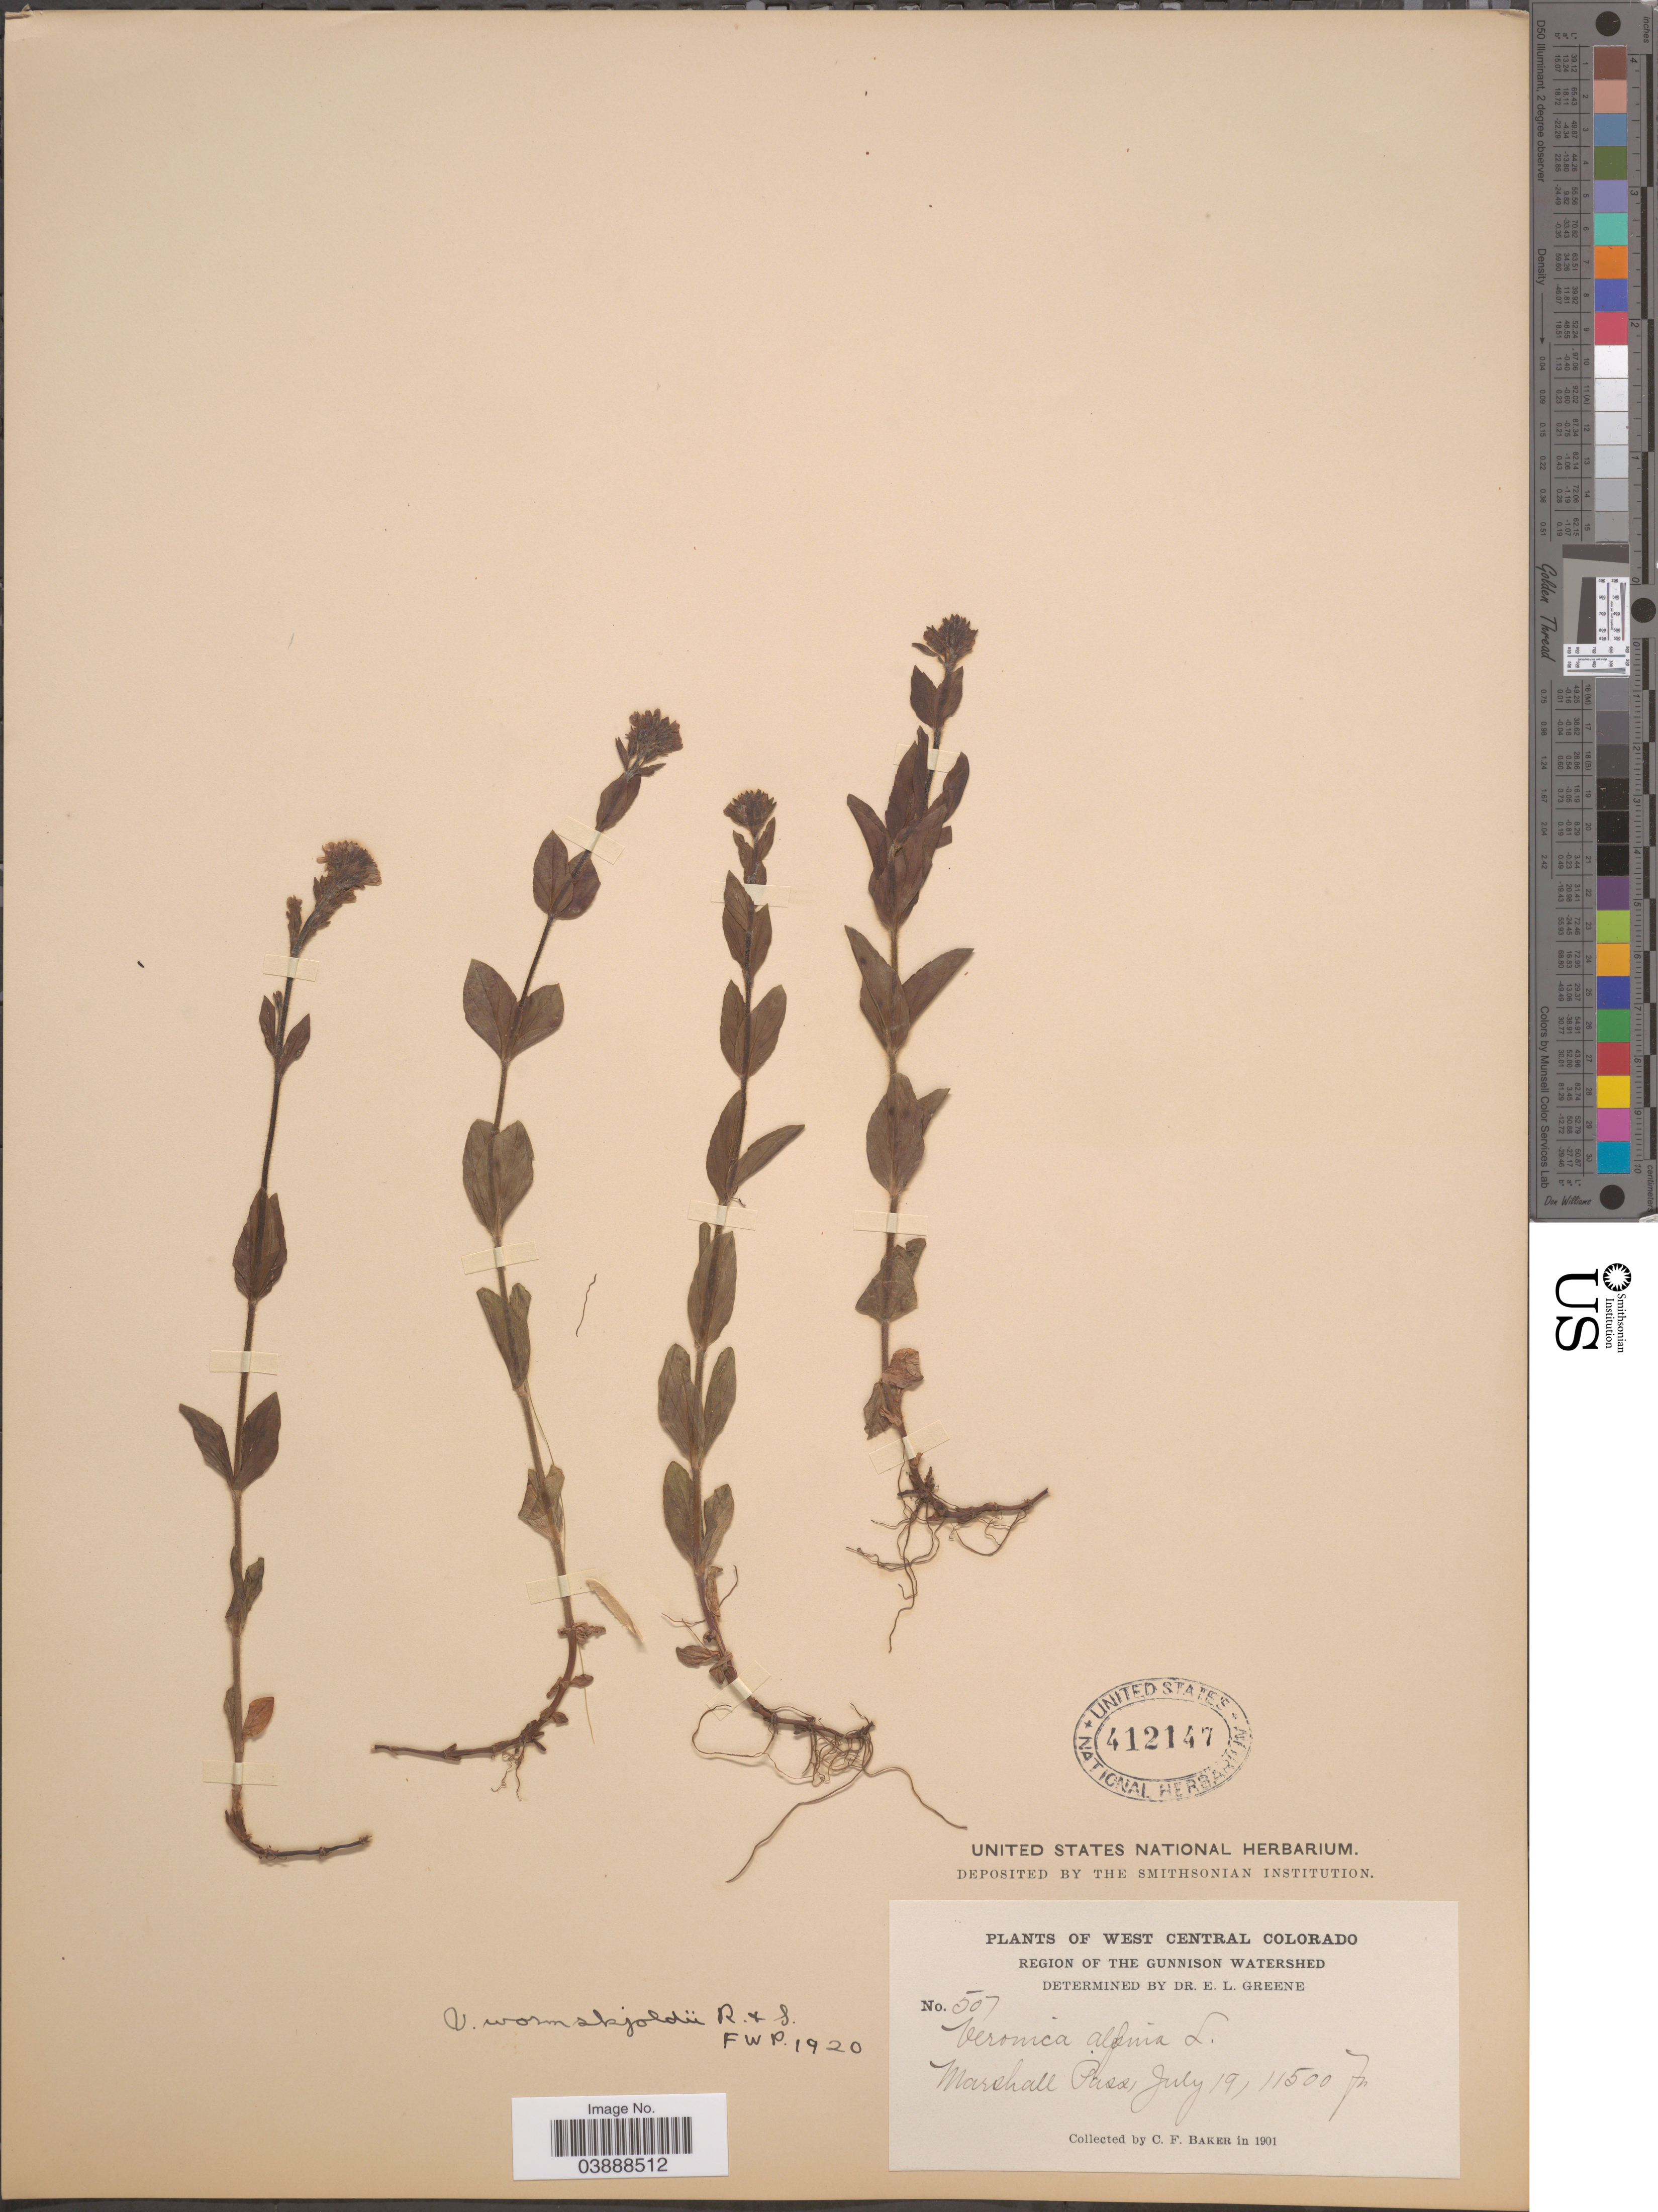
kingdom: Plantae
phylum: Tracheophyta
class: Magnoliopsida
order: Lamiales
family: Plantaginaceae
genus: Veronica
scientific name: Veronica wormskjoldii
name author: Roem. & Schult.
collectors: C. F. Baker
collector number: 507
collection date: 1901-07-19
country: United States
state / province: Colorado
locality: West Central Colorado. Region of the Gunnison Watershed. Marshall Pass.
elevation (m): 3505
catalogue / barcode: US 412147